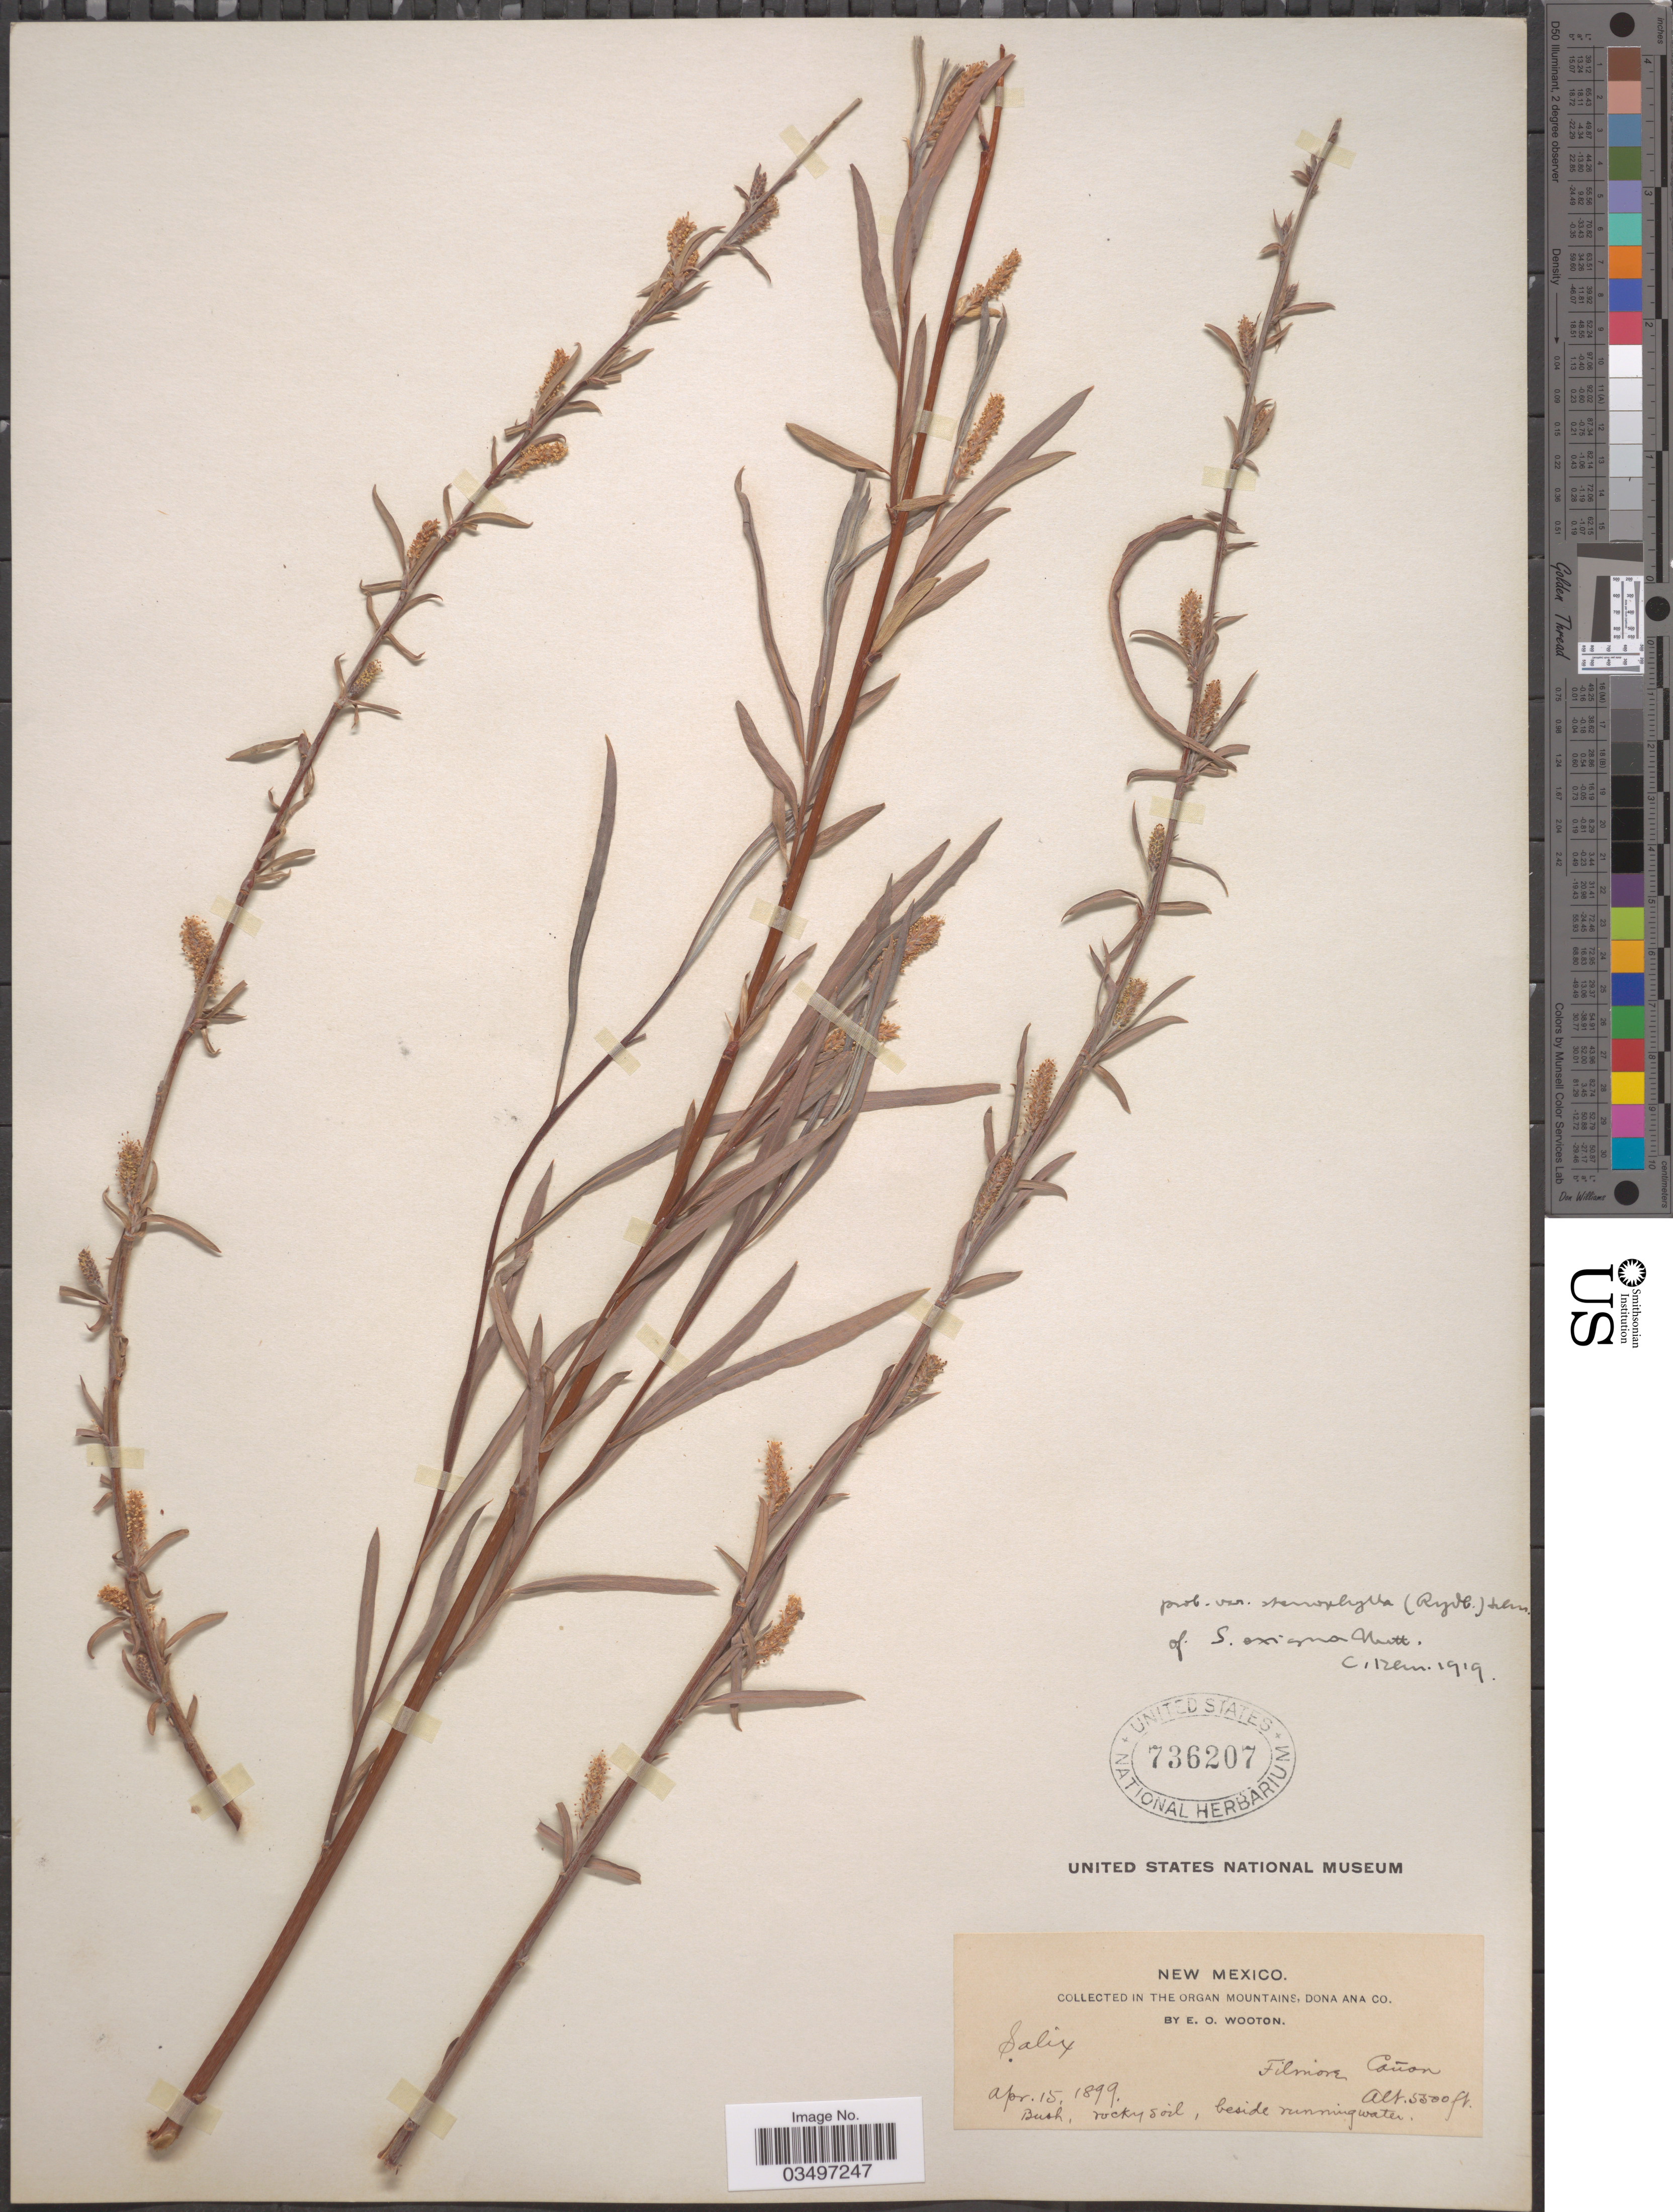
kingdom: Plantae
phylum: Tracheophyta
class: Magnoliopsida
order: Malpighiales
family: Salicaceae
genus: Salix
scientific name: Salix exigua var. stenophylla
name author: (Rydb.) C.K. Schneid.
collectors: E. O. Wooton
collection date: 1899-04-15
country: United States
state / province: New Mexico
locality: In The Organ Mountains, Dona Ana Co. Filmore Cañon.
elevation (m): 1676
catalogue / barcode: US 736207